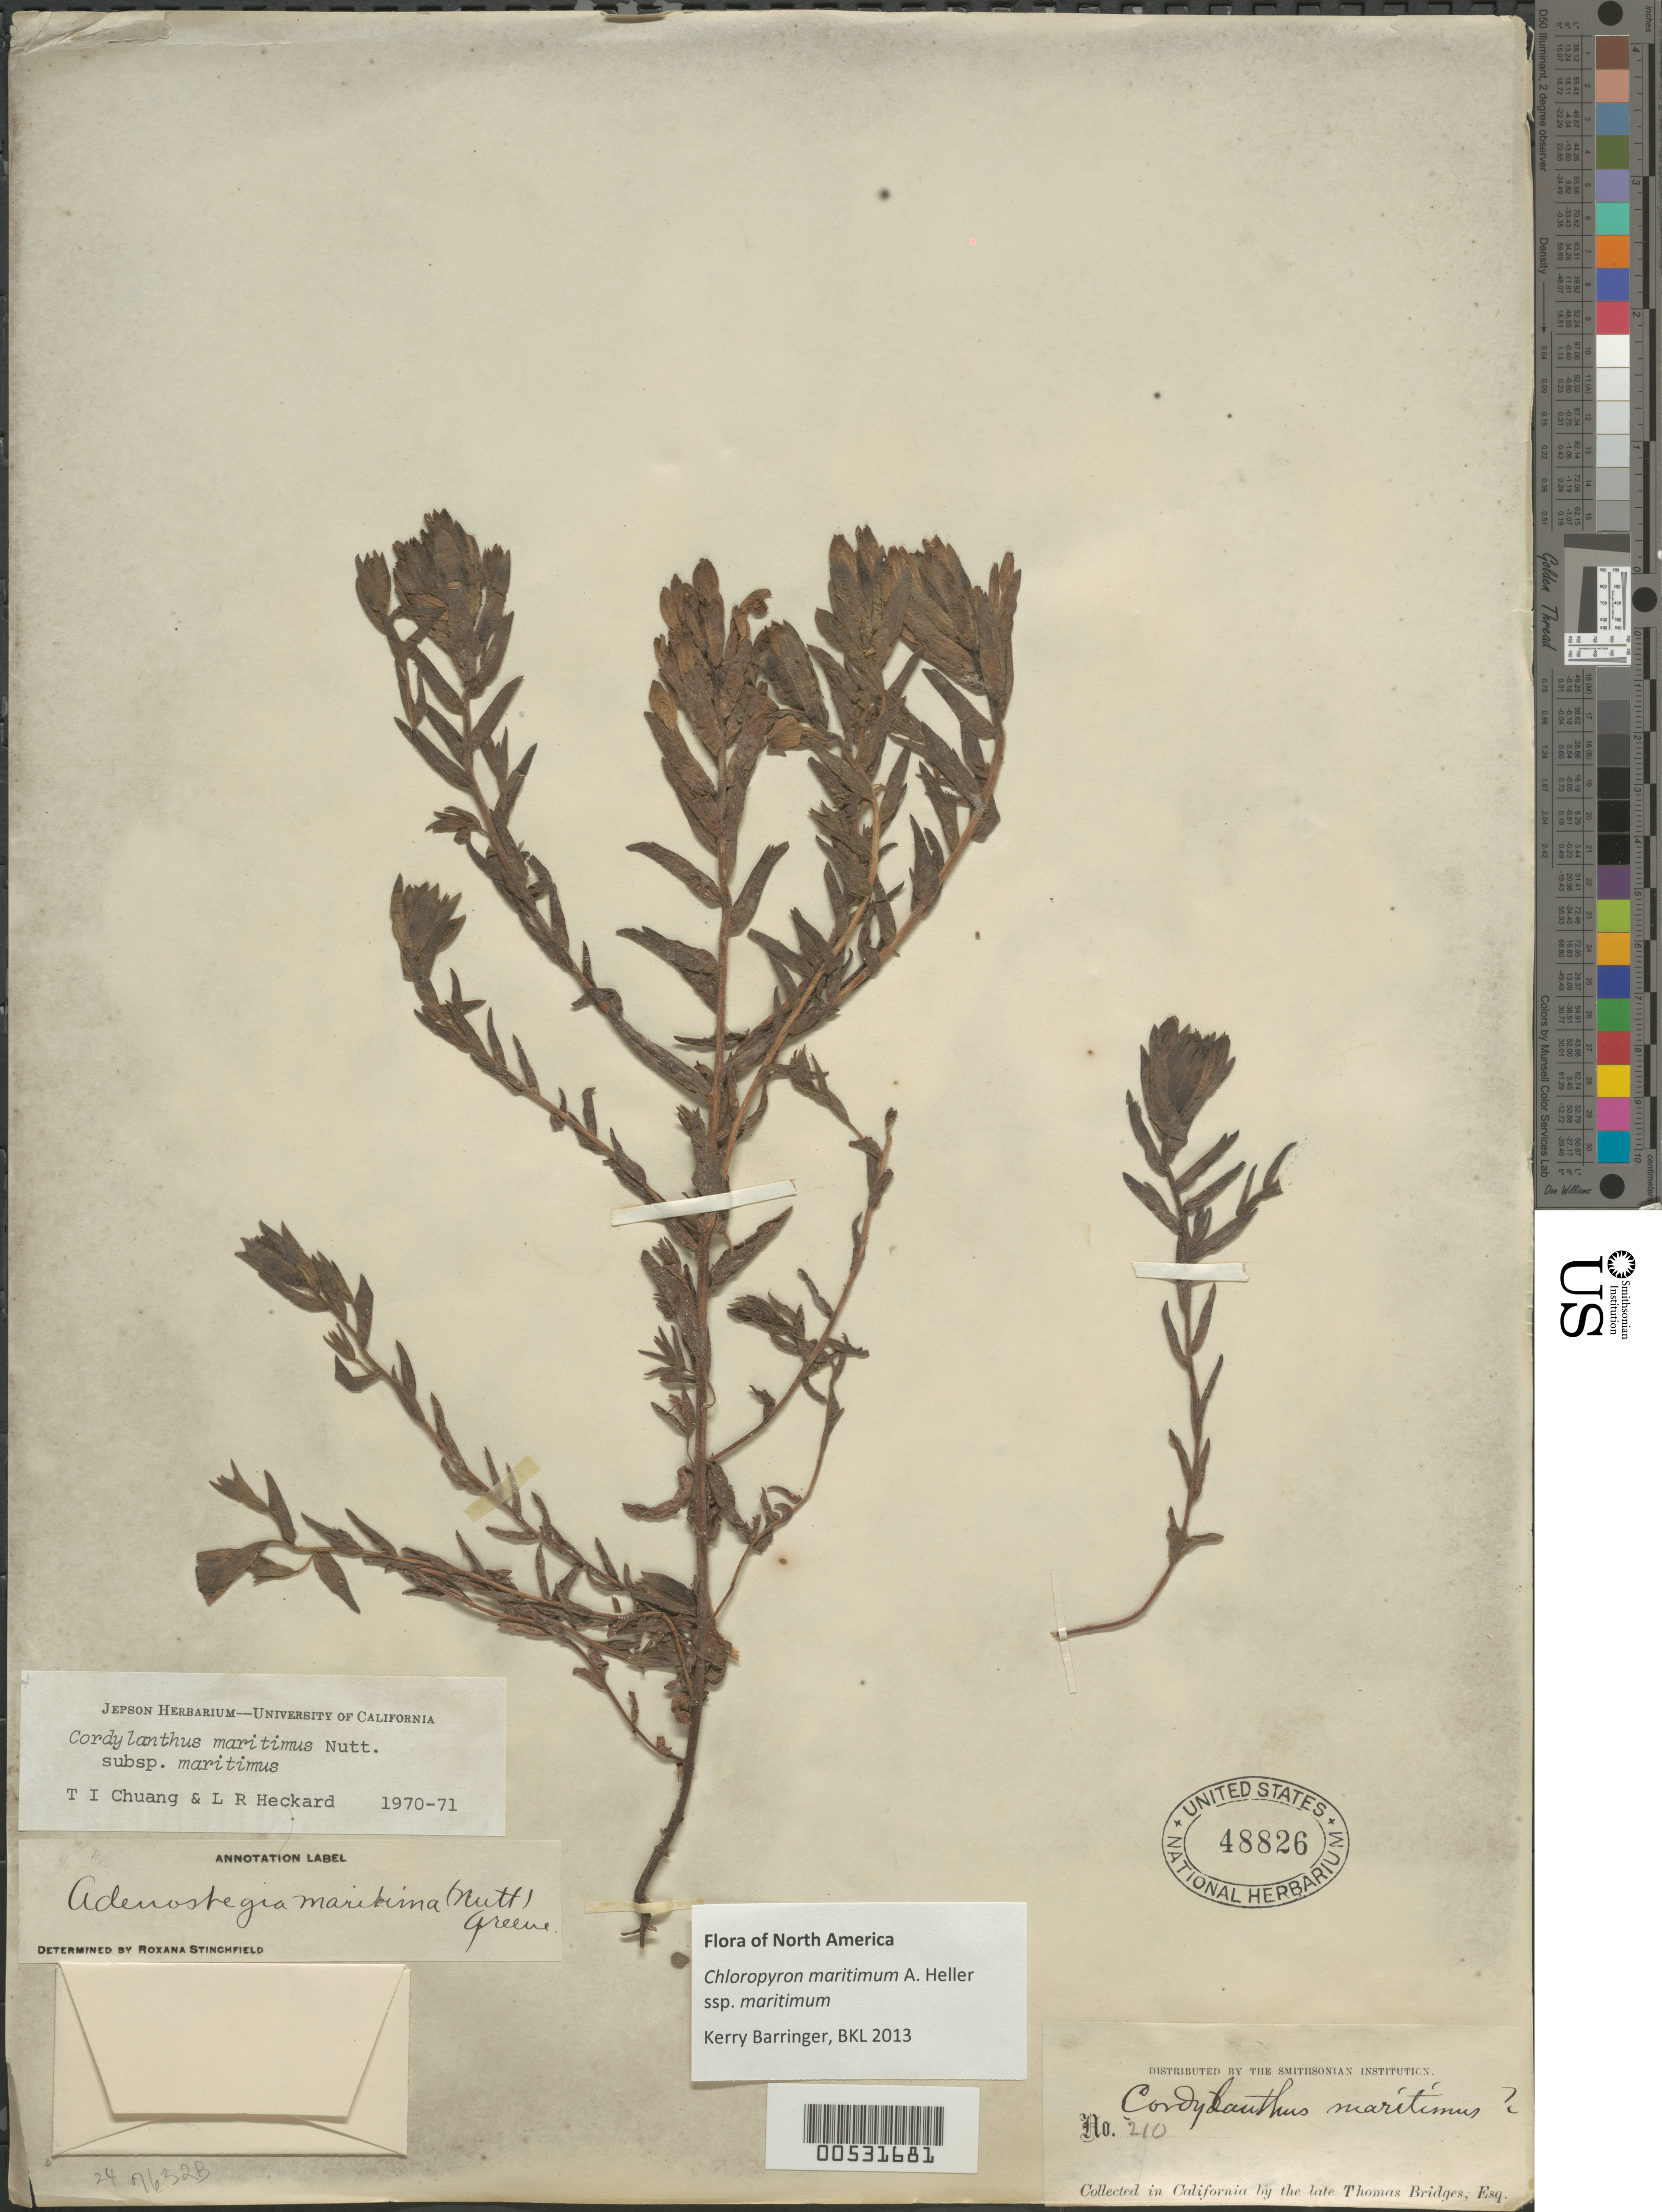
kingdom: Plantae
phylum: Tracheophyta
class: Magnoliopsida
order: Lamiales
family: Orobanchaceae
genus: Chloropyron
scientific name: Chloropyron maritimum subsp. maritimum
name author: (Nutt. ex Benth.) A. Heller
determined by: Chuang, T. I.; Heckard, Lawrence R.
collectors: T. Bridges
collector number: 210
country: United States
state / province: California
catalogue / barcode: US 48826